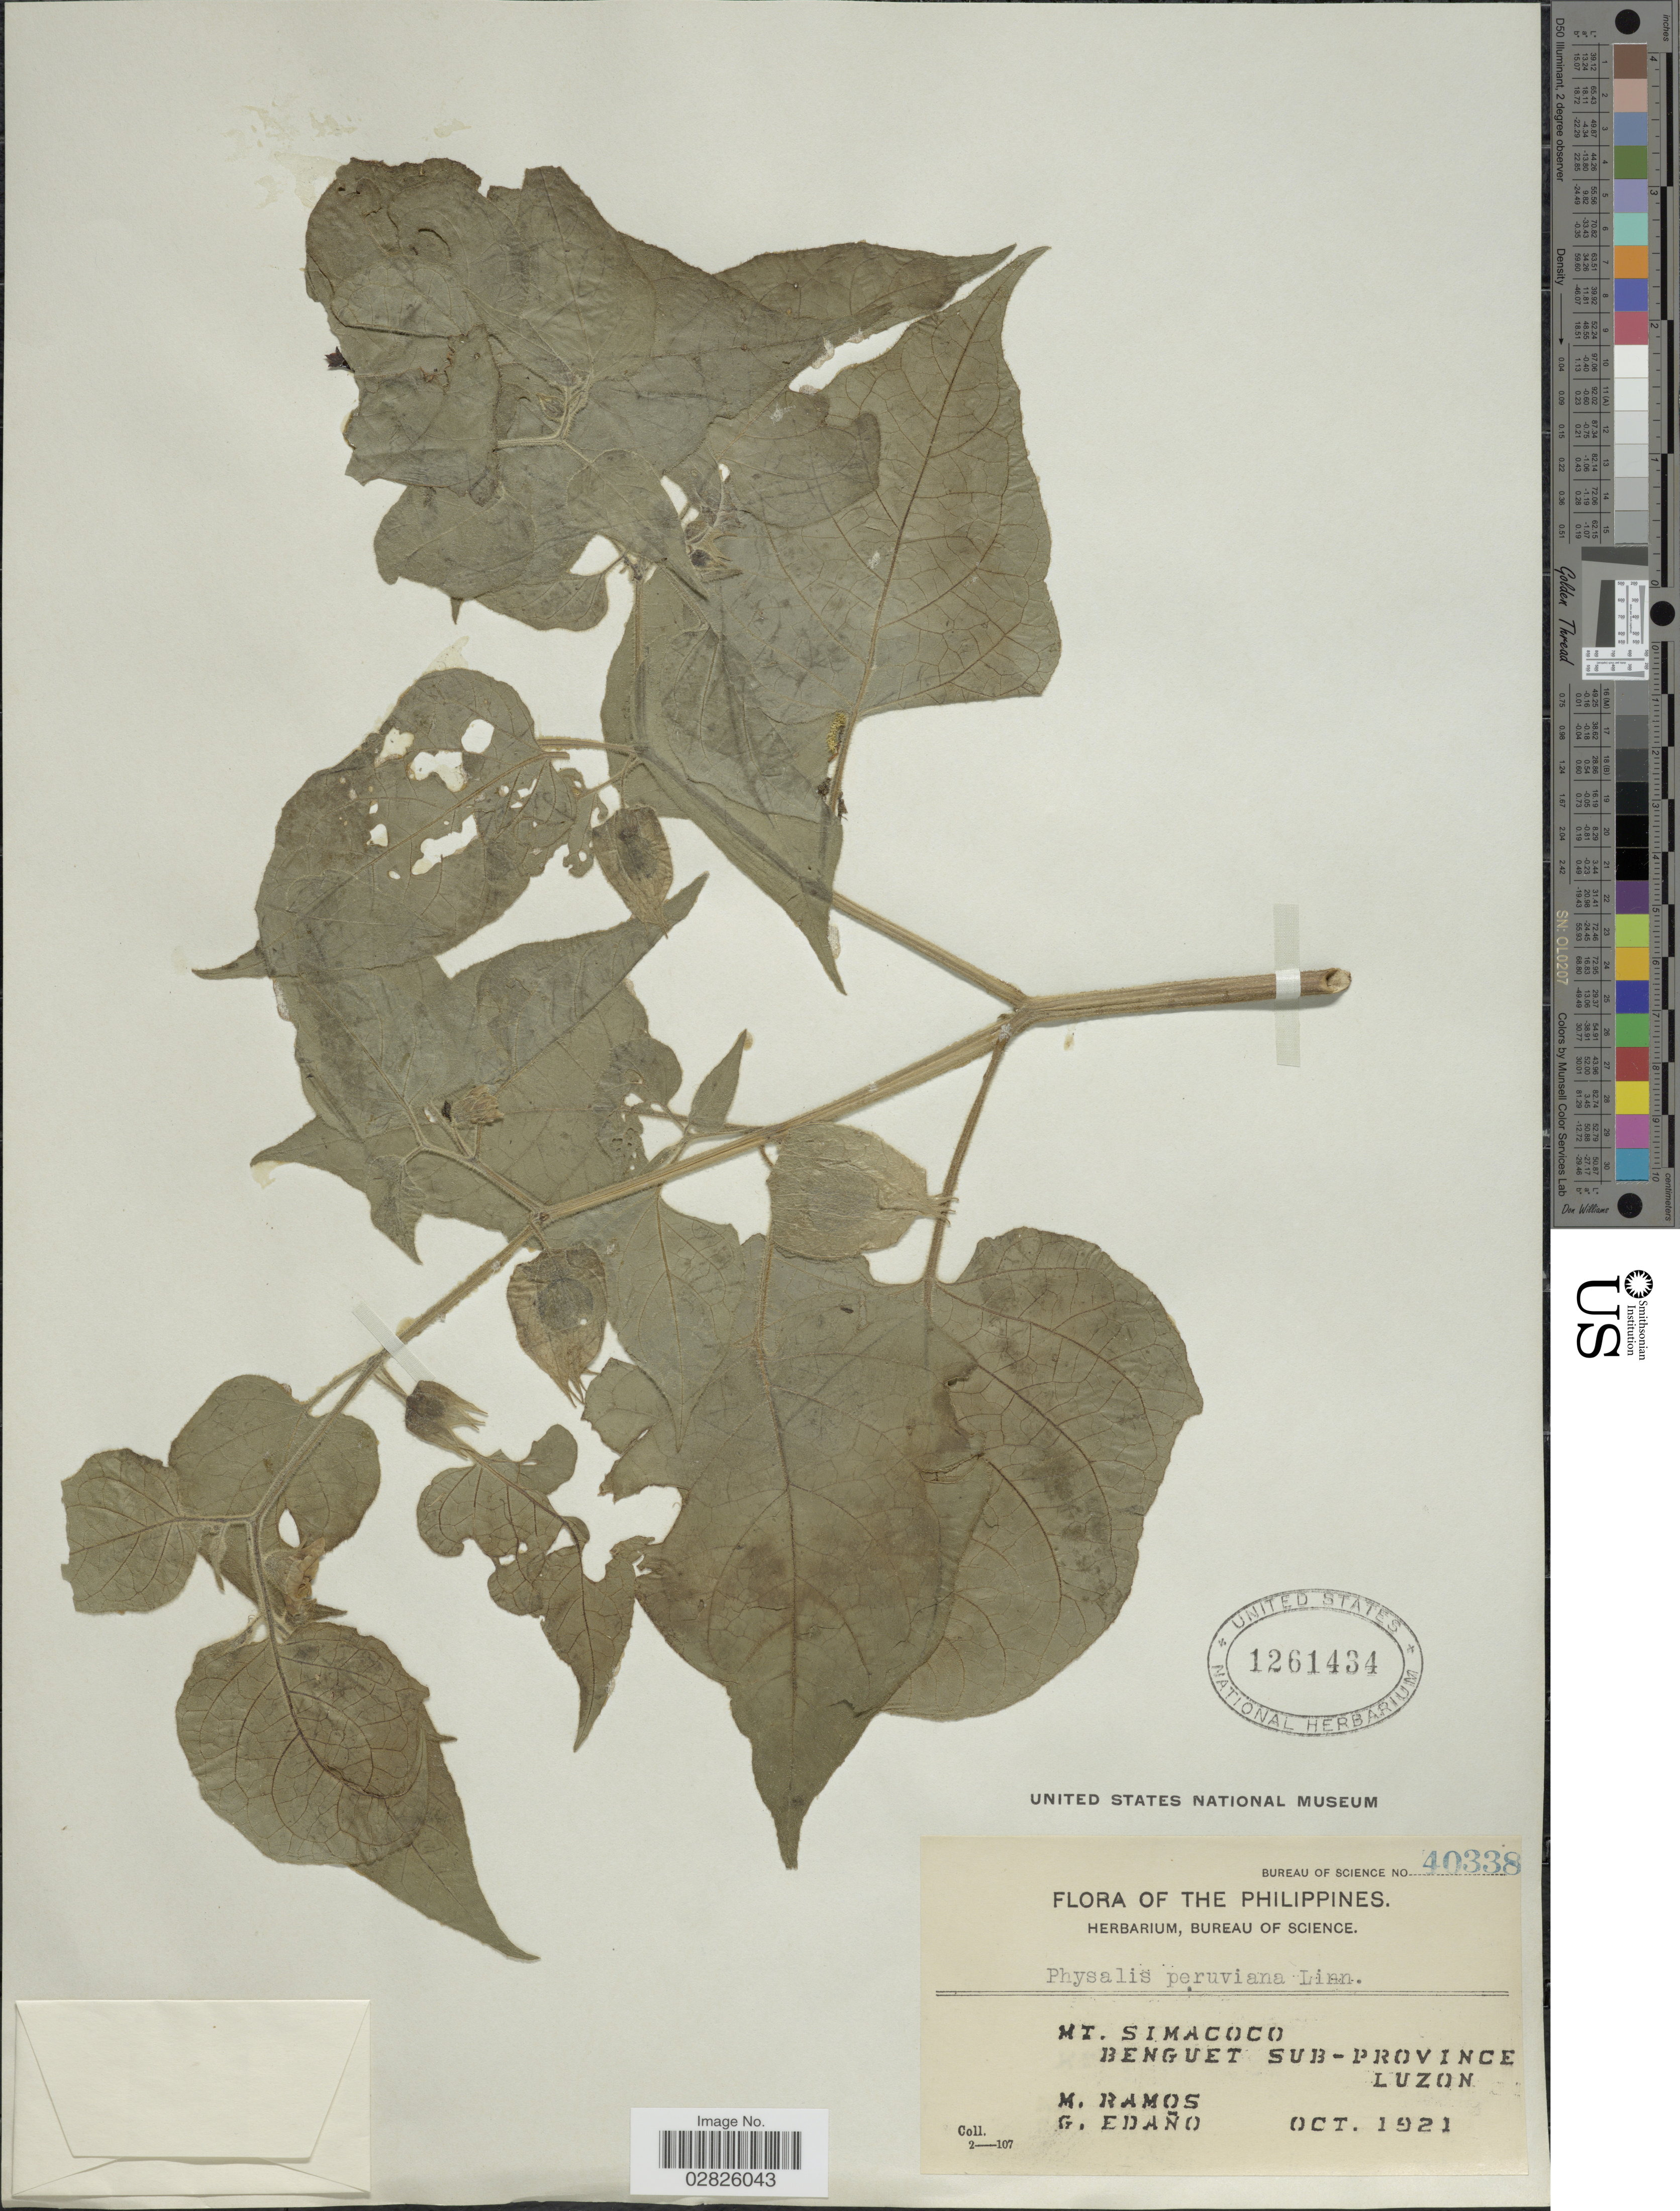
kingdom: Plantae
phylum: Tracheophyta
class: Magnoliopsida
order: Solanales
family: Solanaceae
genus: Physalis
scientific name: Physalis peruviana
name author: L.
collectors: M. Ramos & G. Edaño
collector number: Bureau of Science 40338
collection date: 1921-10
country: Philippines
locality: Mt. Simacoco. Benguet Sub-Province, Luzon.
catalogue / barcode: US 1261434